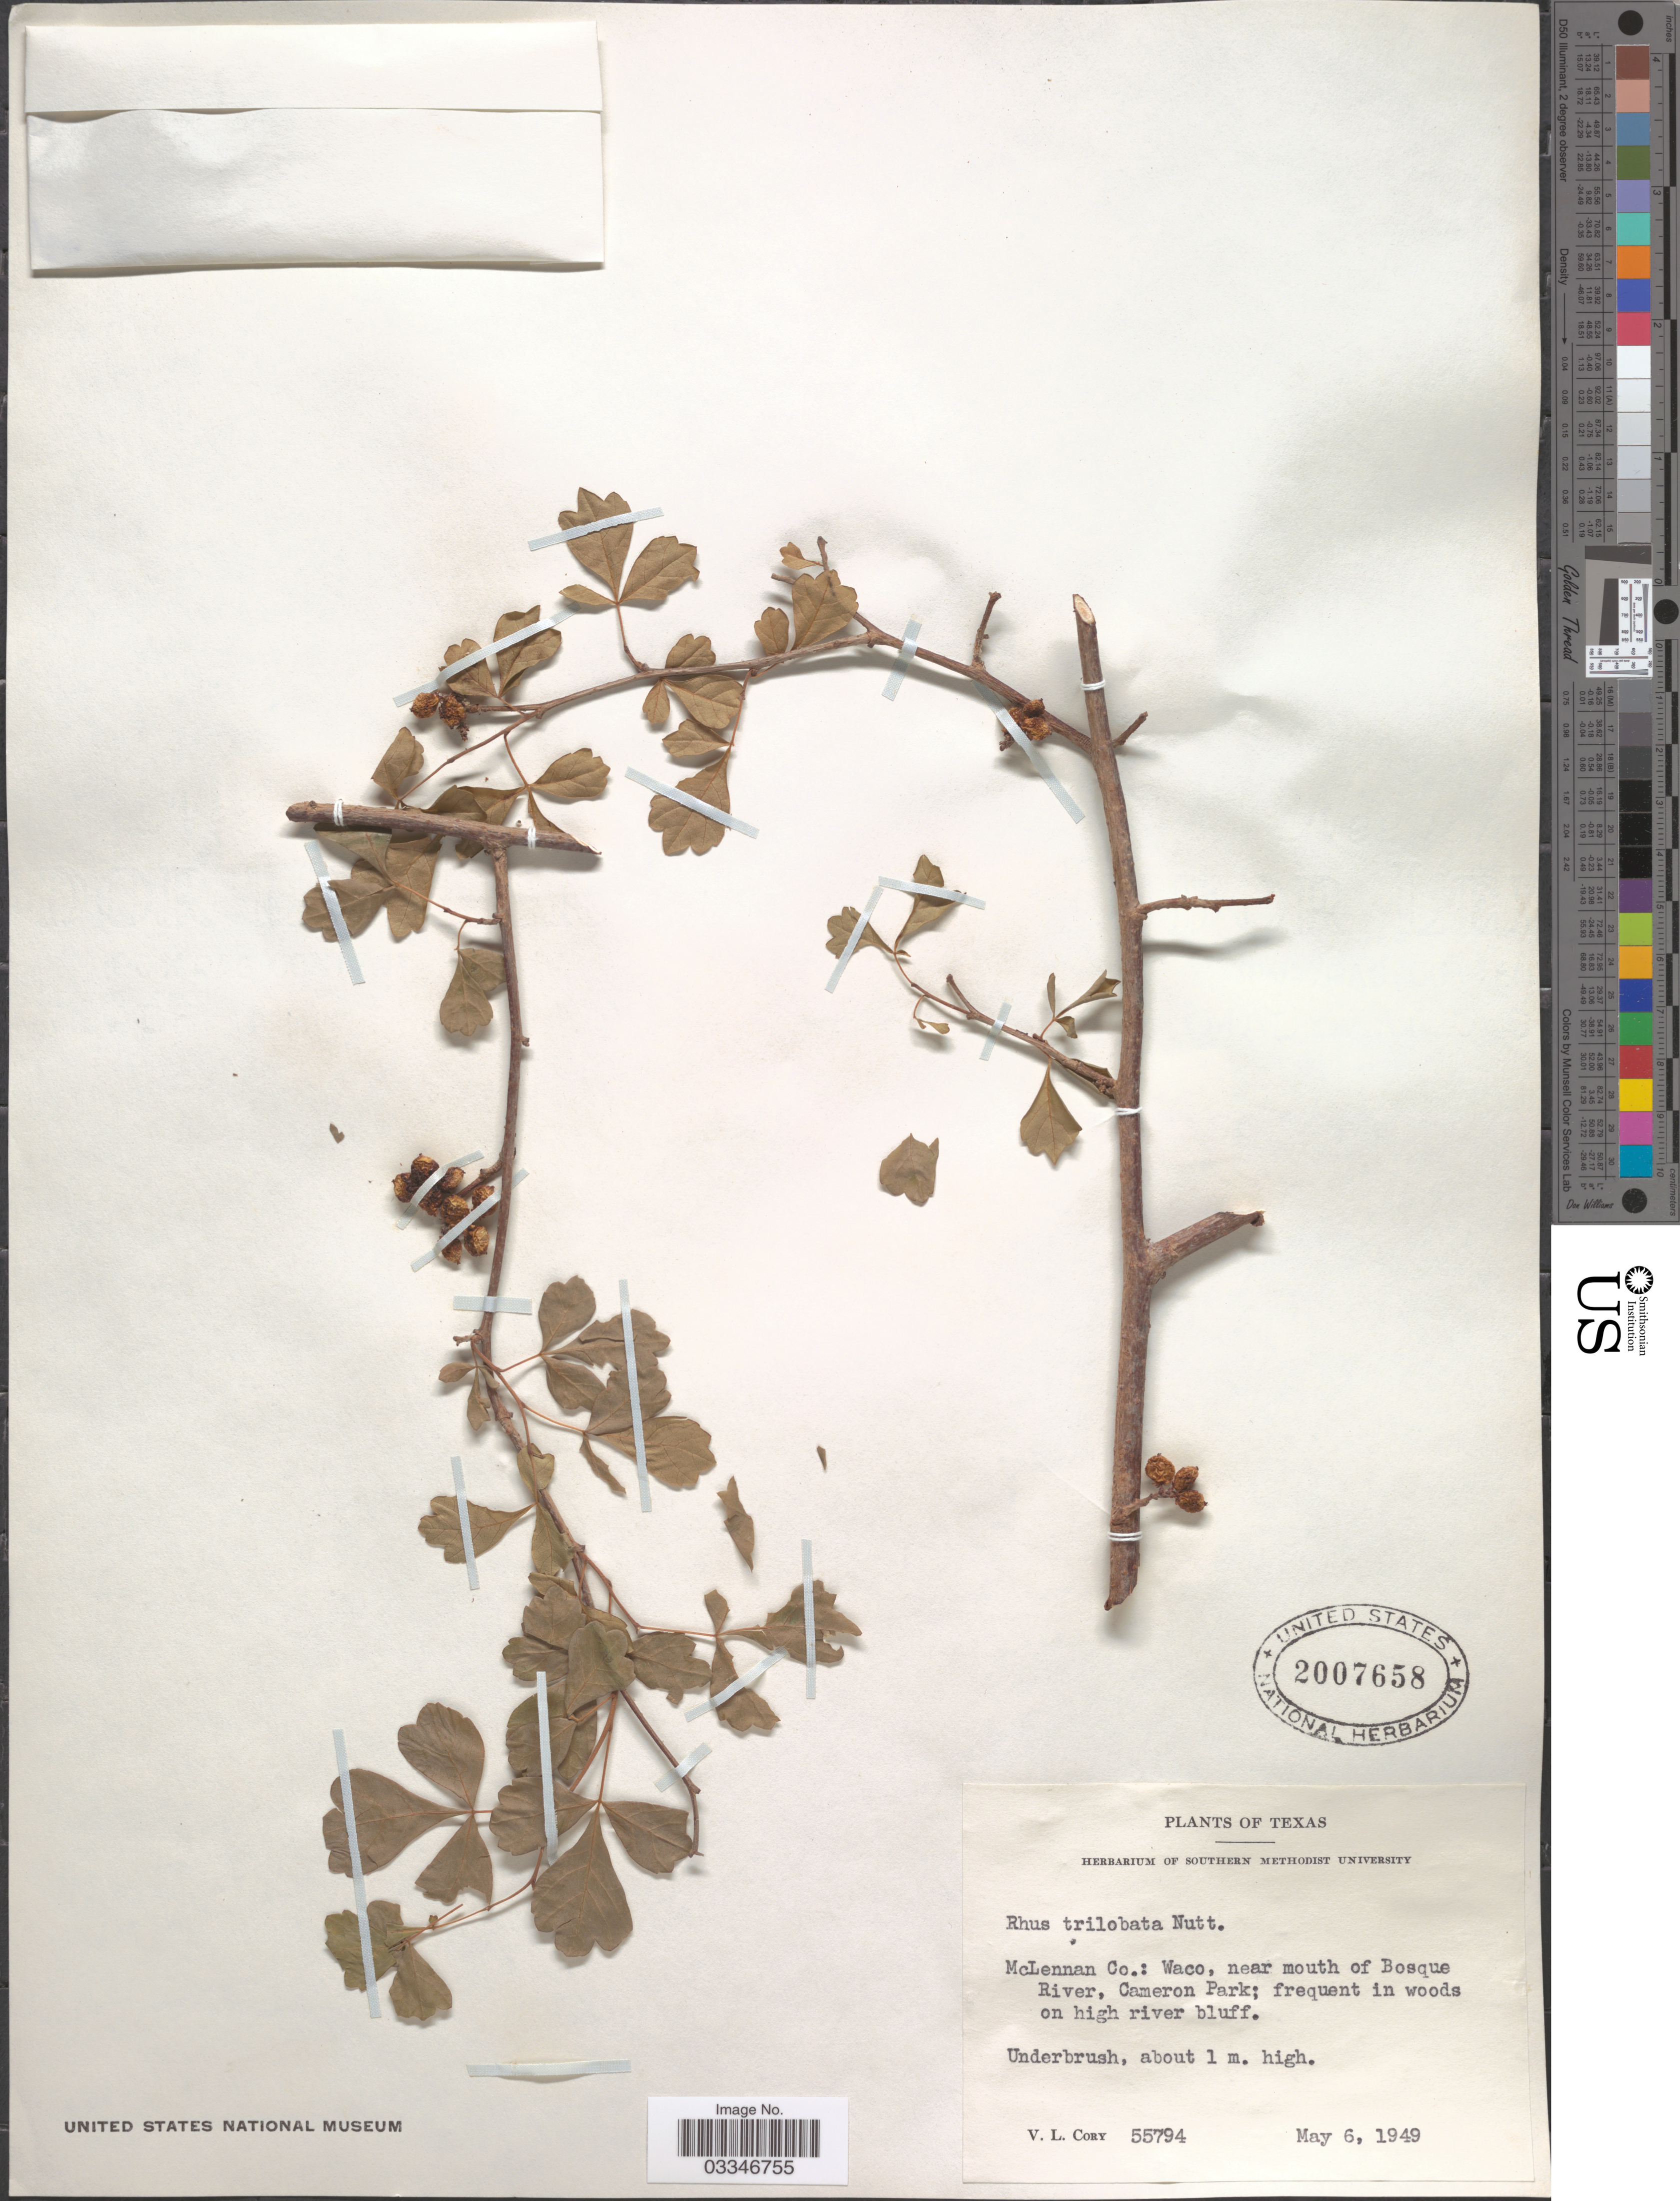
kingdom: Plantae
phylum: Tracheophyta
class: Magnoliopsida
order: Sapindales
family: Anacardiaceae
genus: Rhus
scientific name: Rhus trilobata var. typica Munz & Sloane ined.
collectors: V. Cory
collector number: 55794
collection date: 1949-05-06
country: United States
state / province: Texas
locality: McLennan Co.: Waco, near mouth of Bosque River, Cameron Park; frequent in woods on high river bluff.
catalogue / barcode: US 2007658